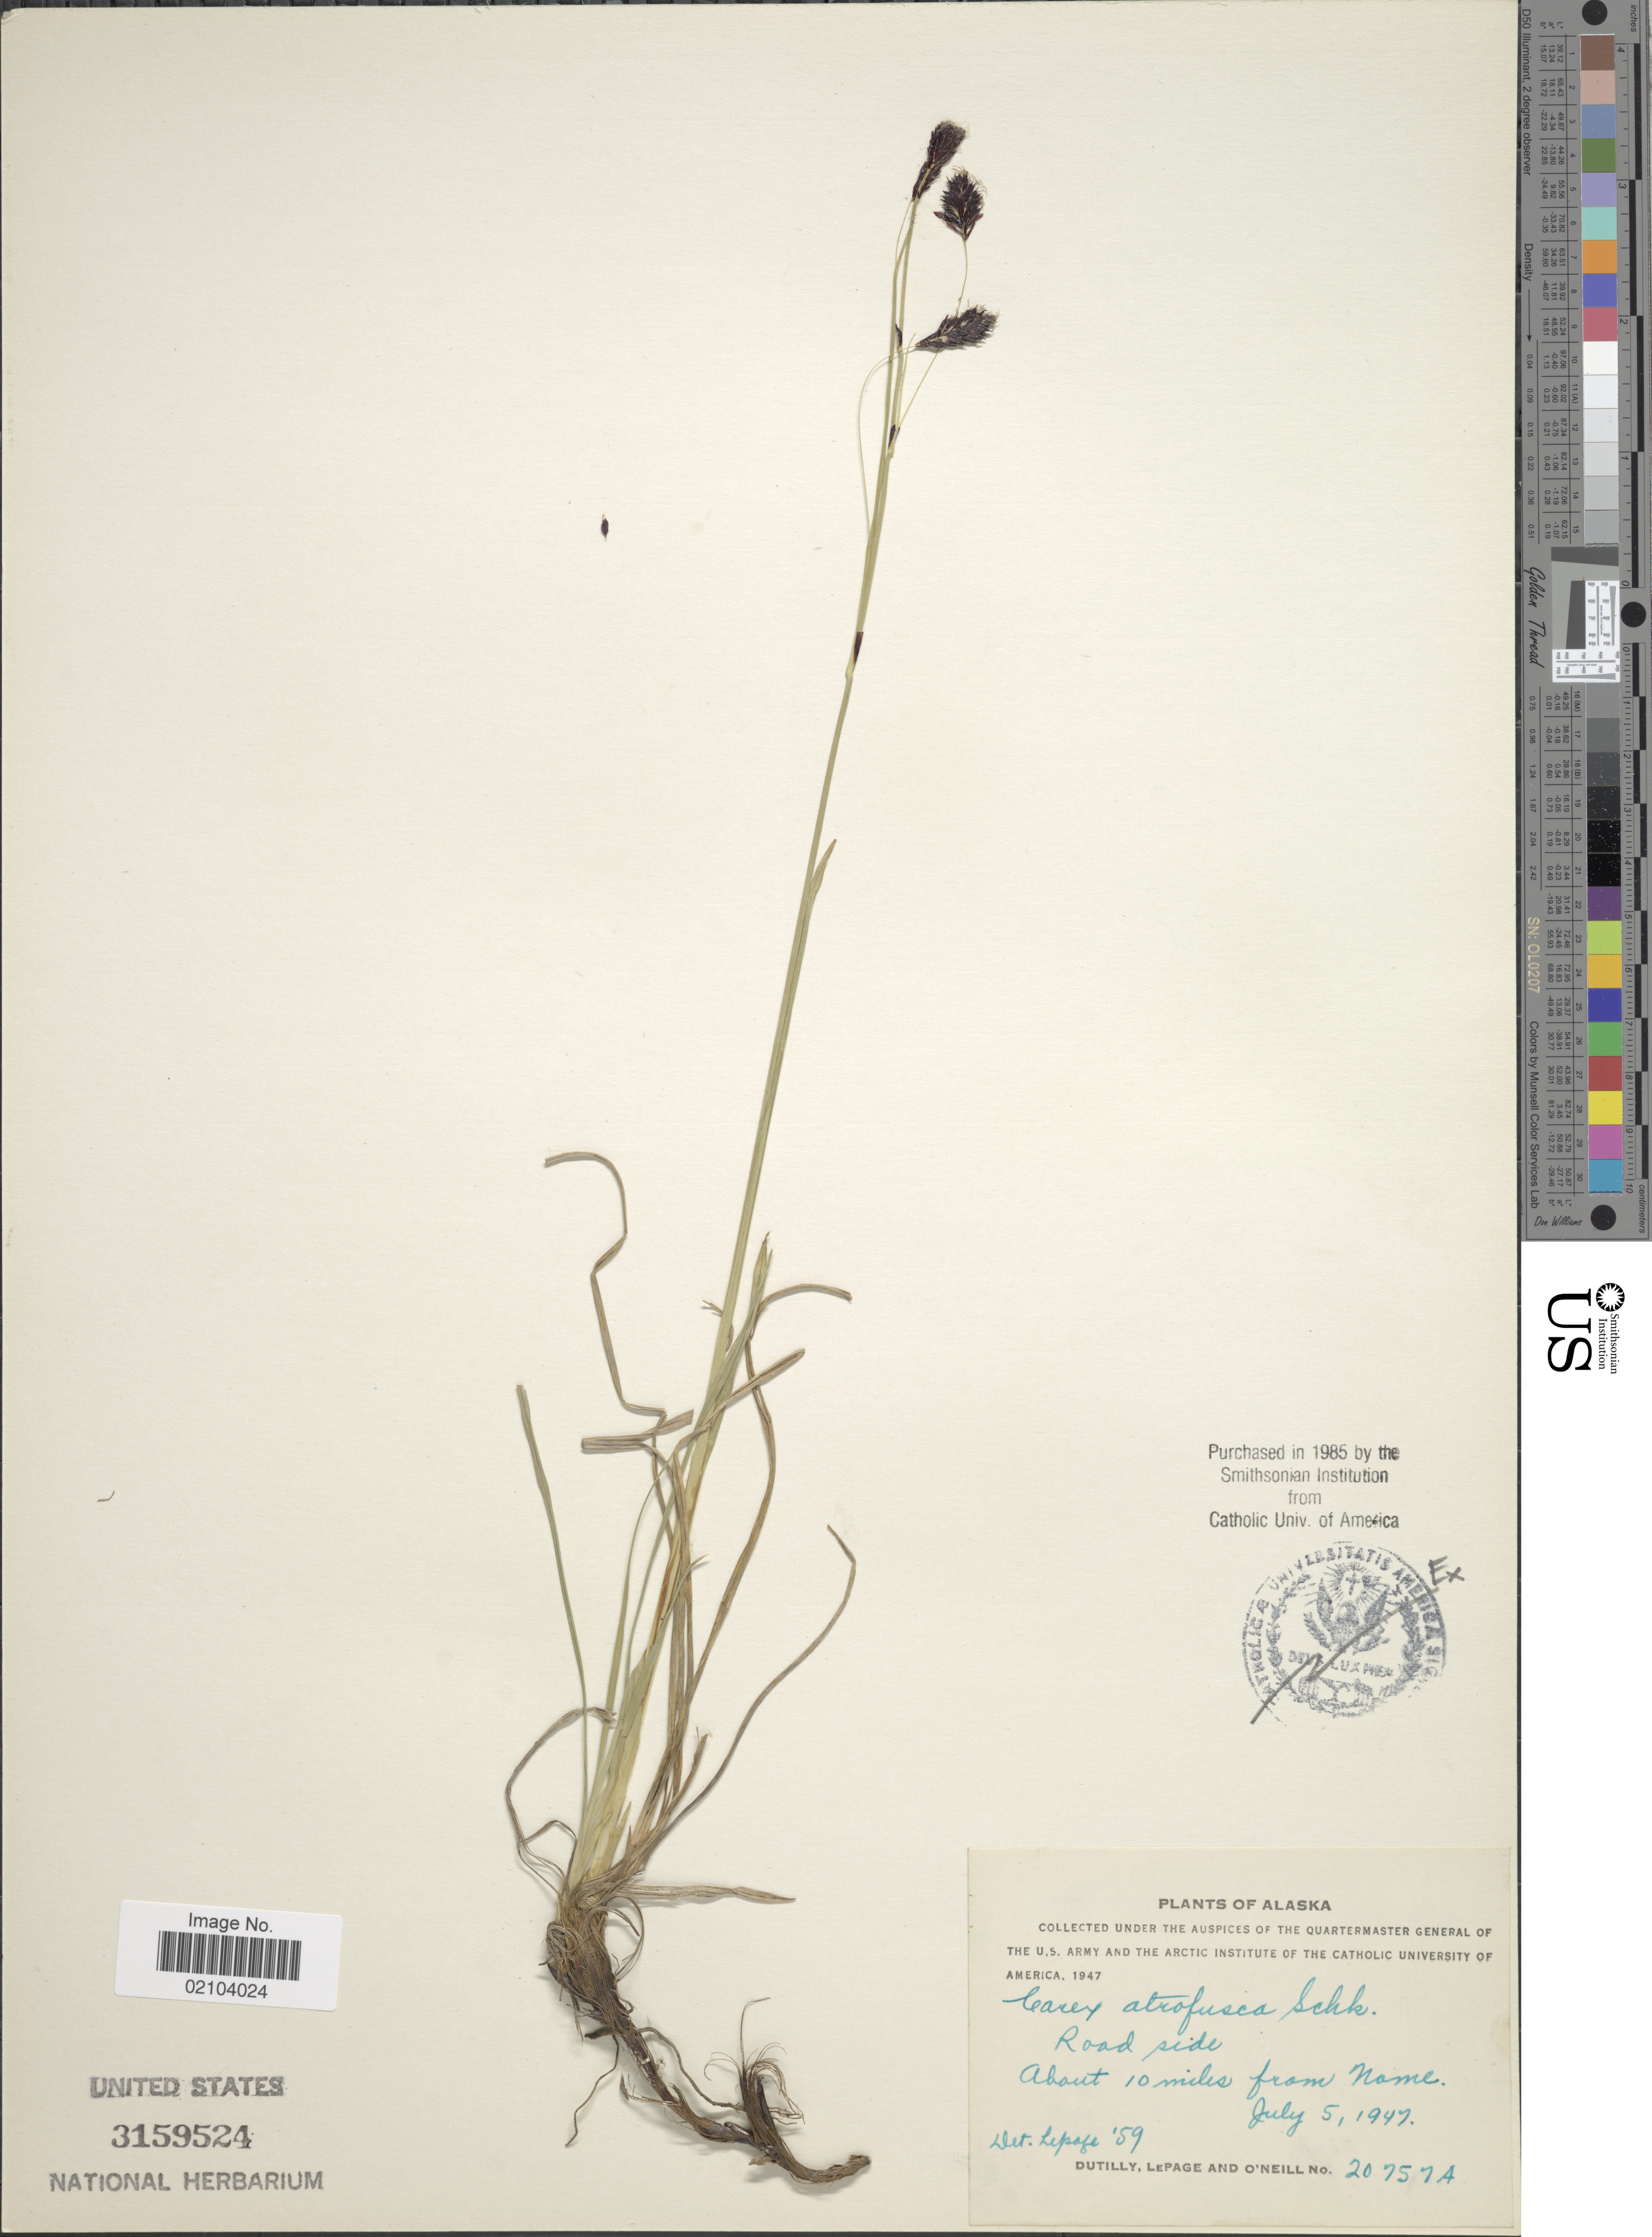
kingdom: Plantae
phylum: Tracheophyta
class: Liliopsida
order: Poales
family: Cyperaceae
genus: Carex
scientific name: Carex atrofusca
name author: Schkuhr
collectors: -. Dutilly, -. LePage & O'Neil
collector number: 20757A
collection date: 1947-07-05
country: United States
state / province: Alaska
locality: Road side. About 10 miles from Nome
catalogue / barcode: US 3159524